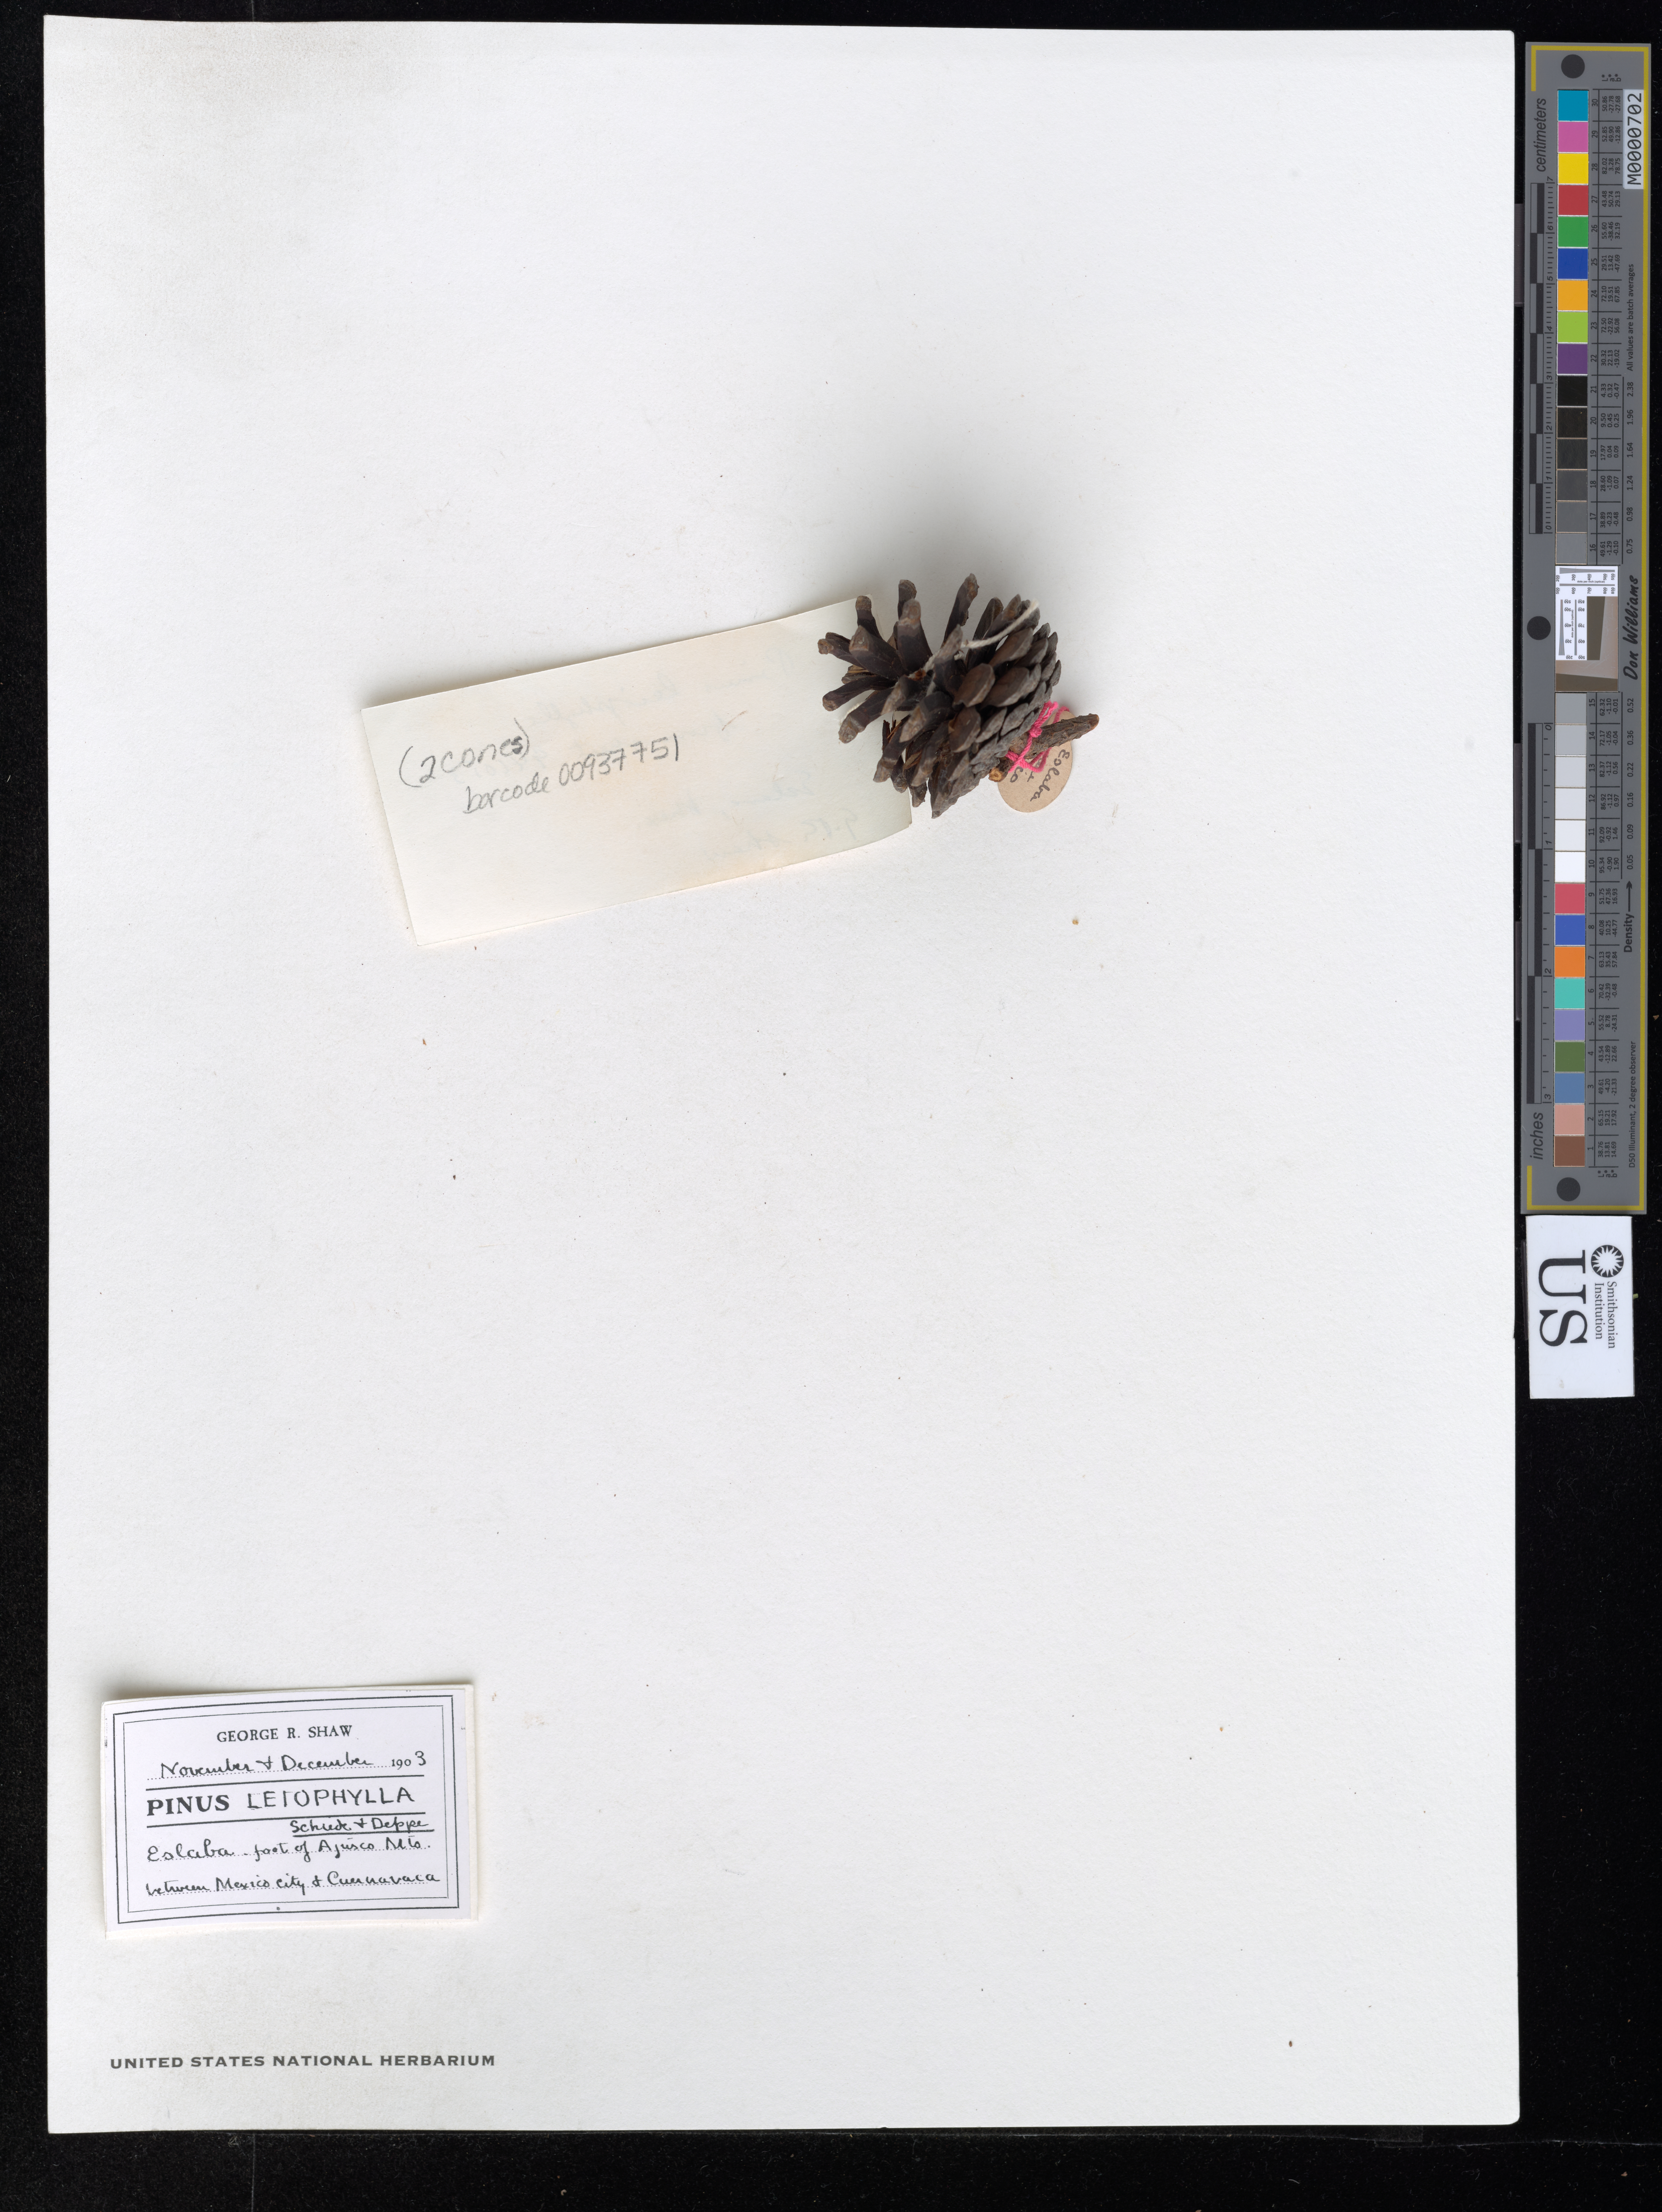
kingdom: Plantae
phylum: Tracheophyta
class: Pinopsida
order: Pinales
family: Pinaceae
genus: Pinus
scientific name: Pinus leiophylla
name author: Schiede ex Schltdl. & Cham.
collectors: G. R. Shaw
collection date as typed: Nov 1903 to -- Dec 1903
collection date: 1903-11/1903-12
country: Mexico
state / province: Distrito Federal / Morelos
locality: Eslaba [sic] - foot of Ajusco Mountains between Mexico City & Cuernavaca.